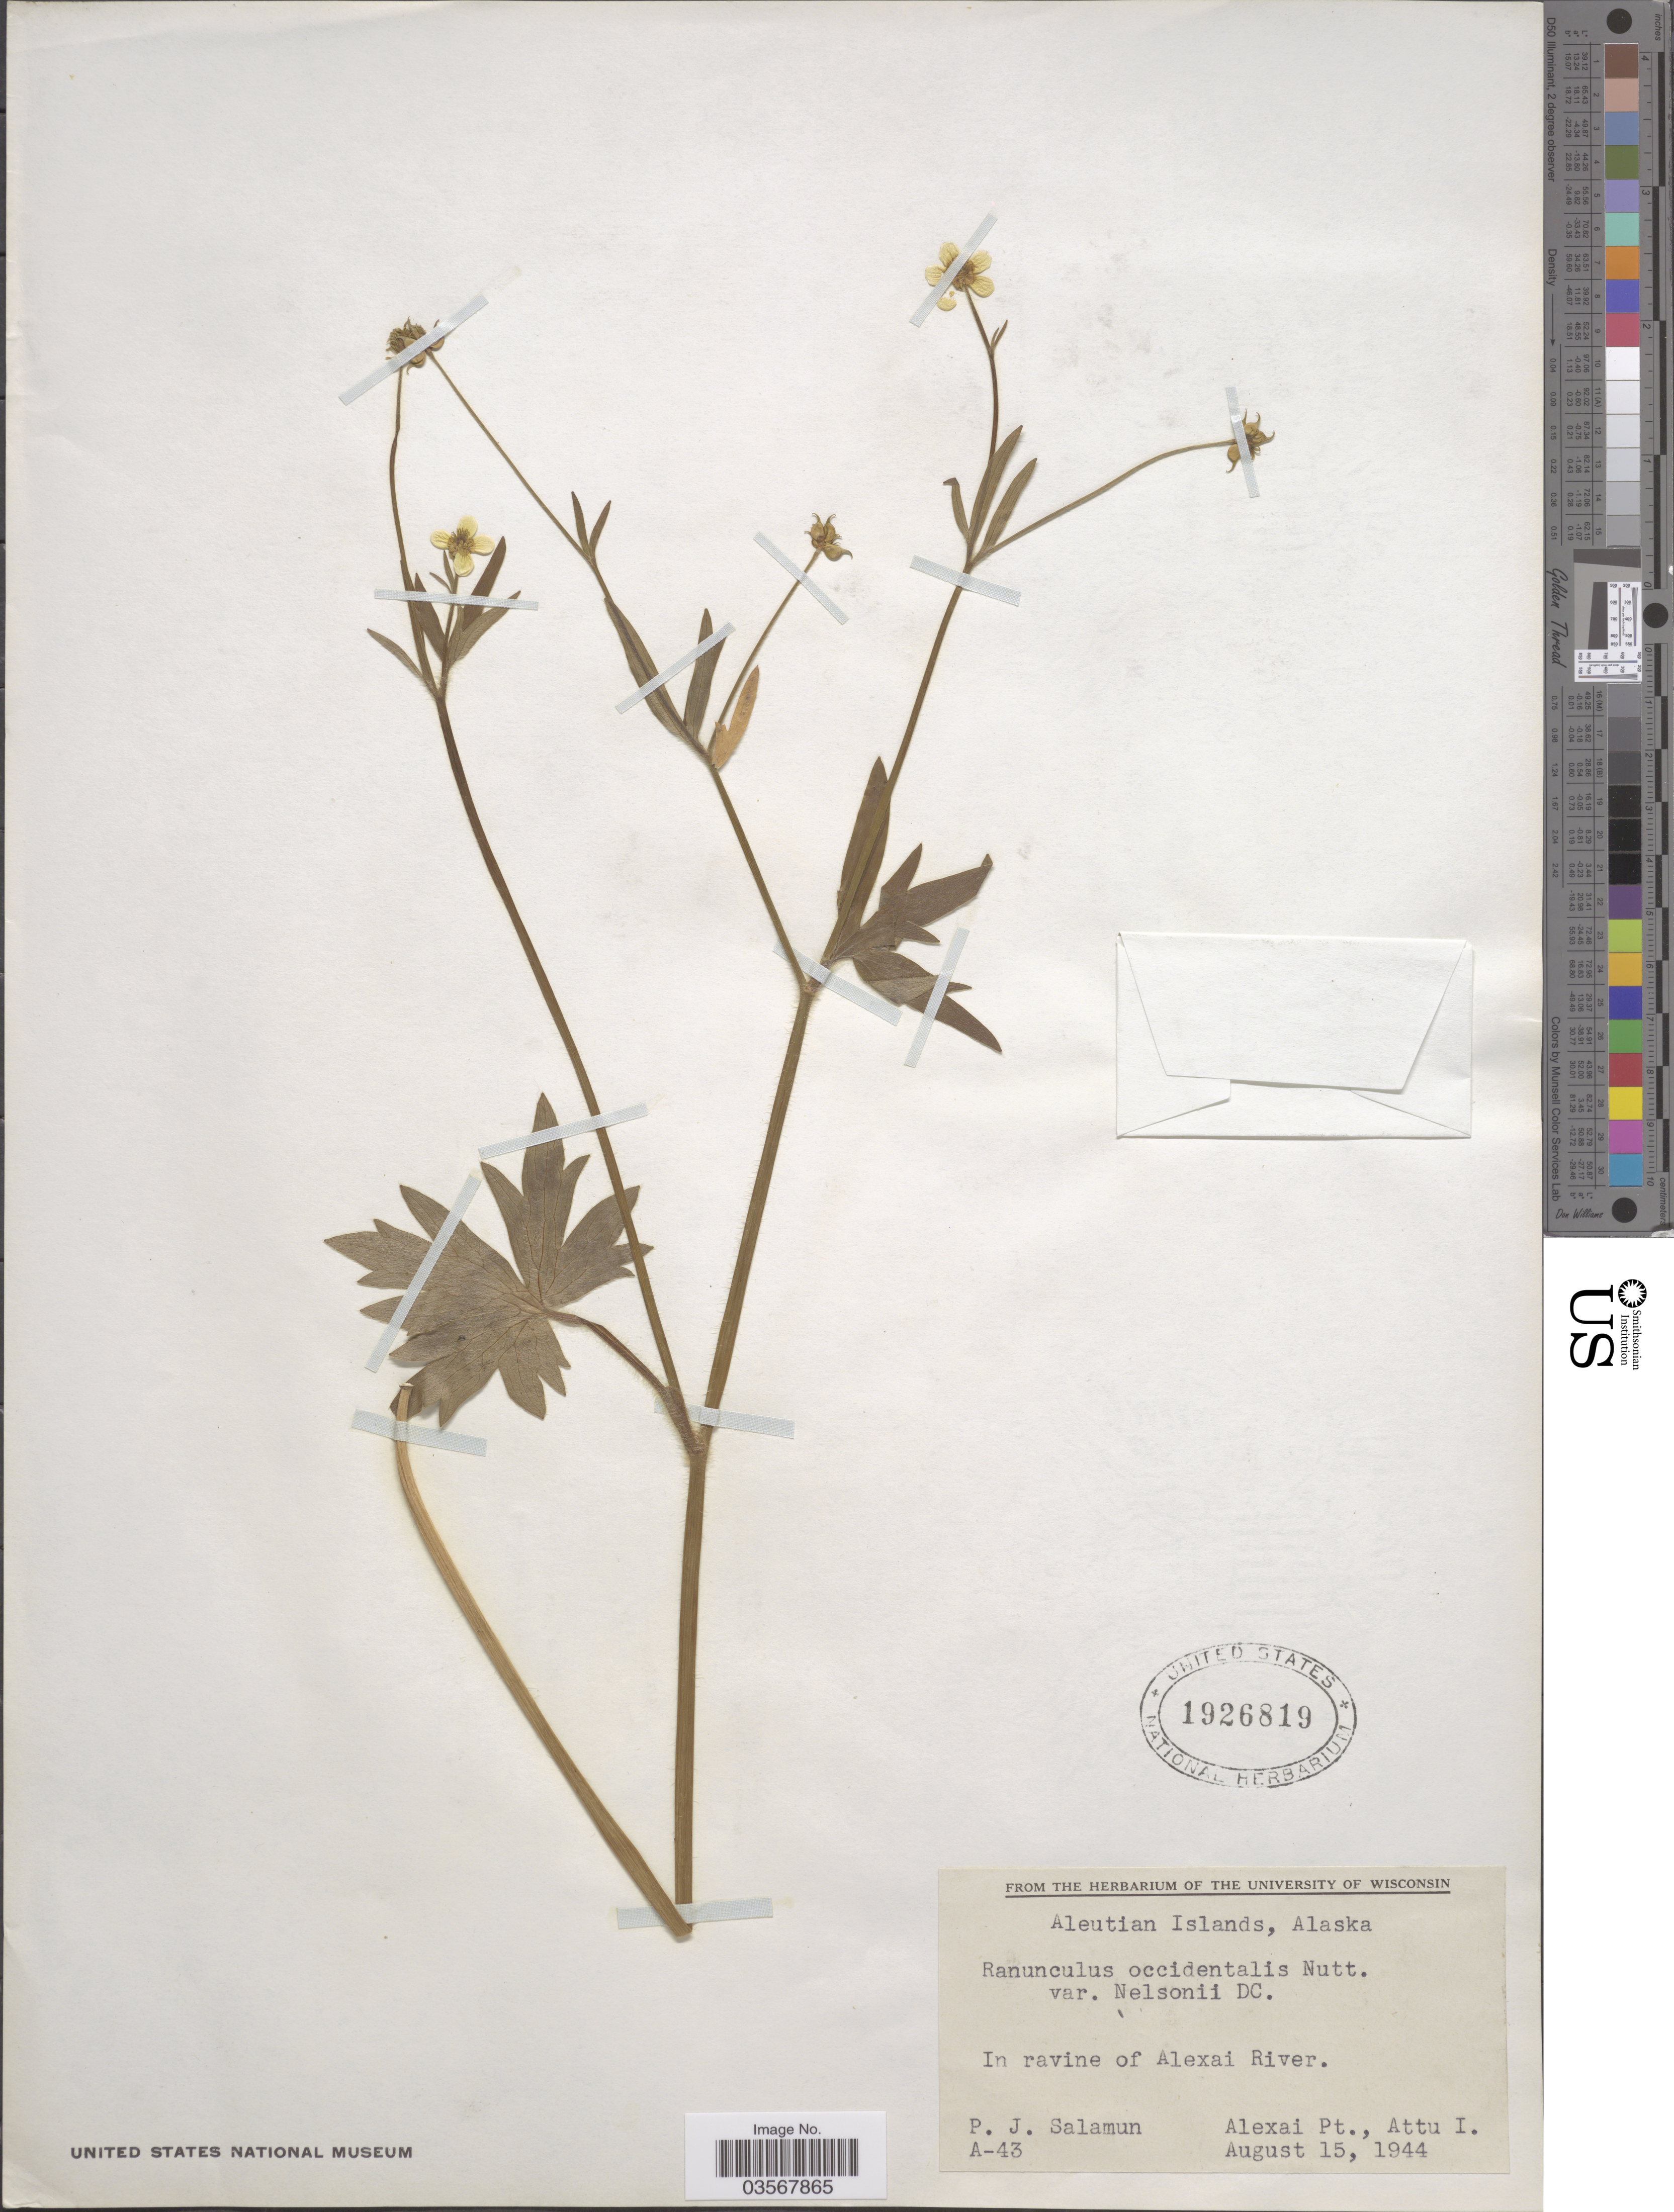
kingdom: Plantae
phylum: Tracheophyta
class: Magnoliopsida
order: Ranunculales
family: Ranunculaceae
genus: Ranunculus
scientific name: Ranunculus occidentalis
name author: Nutt.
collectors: P. Salamun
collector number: A-43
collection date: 1944-08-15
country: United States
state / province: Alaska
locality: Aleutian Islands. In ravine of Alexai River. Alexai Pt., Attu I.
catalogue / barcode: US 1926819